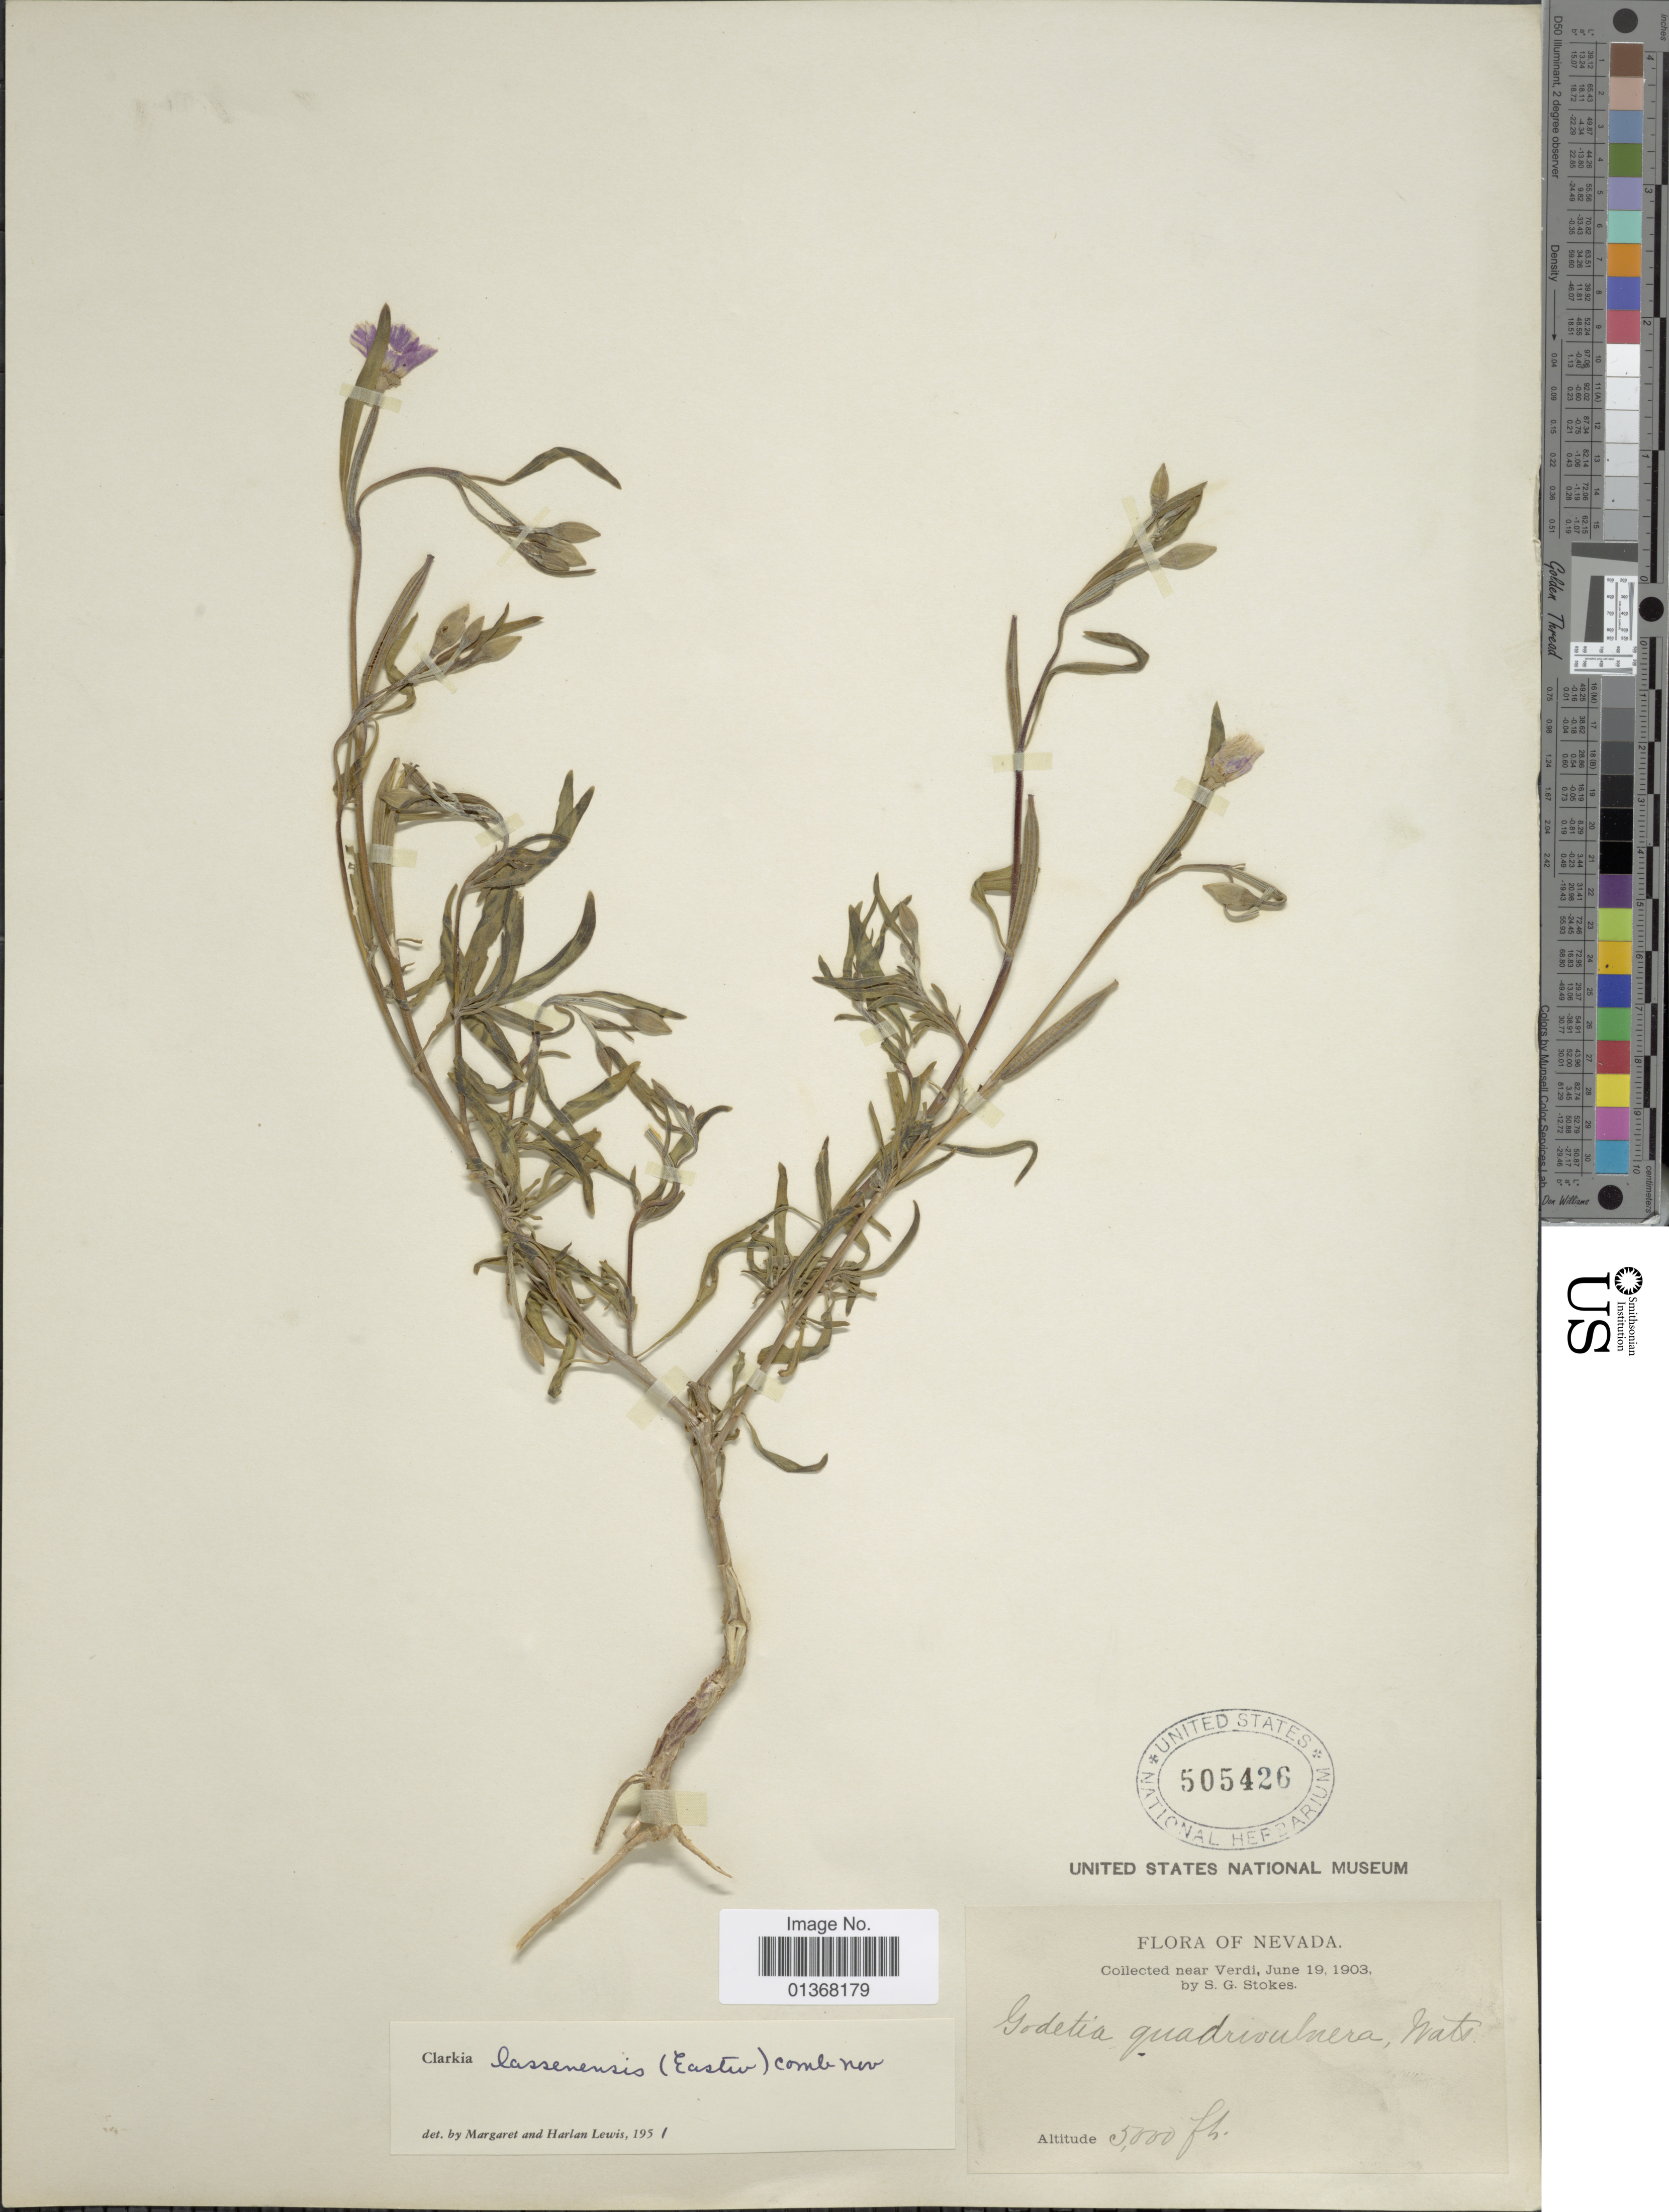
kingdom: Plantae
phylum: Tracheophyta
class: Magnoliopsida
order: Myrtales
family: Onagraceae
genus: Clarkia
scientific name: Clarkia lassenensis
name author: (Eastw.) F. H. Lewis & M.E. Lewis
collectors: S. G. Stokes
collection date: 1903-06-19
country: United States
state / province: Nevada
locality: Near Verdi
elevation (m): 1524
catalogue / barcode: US 505426